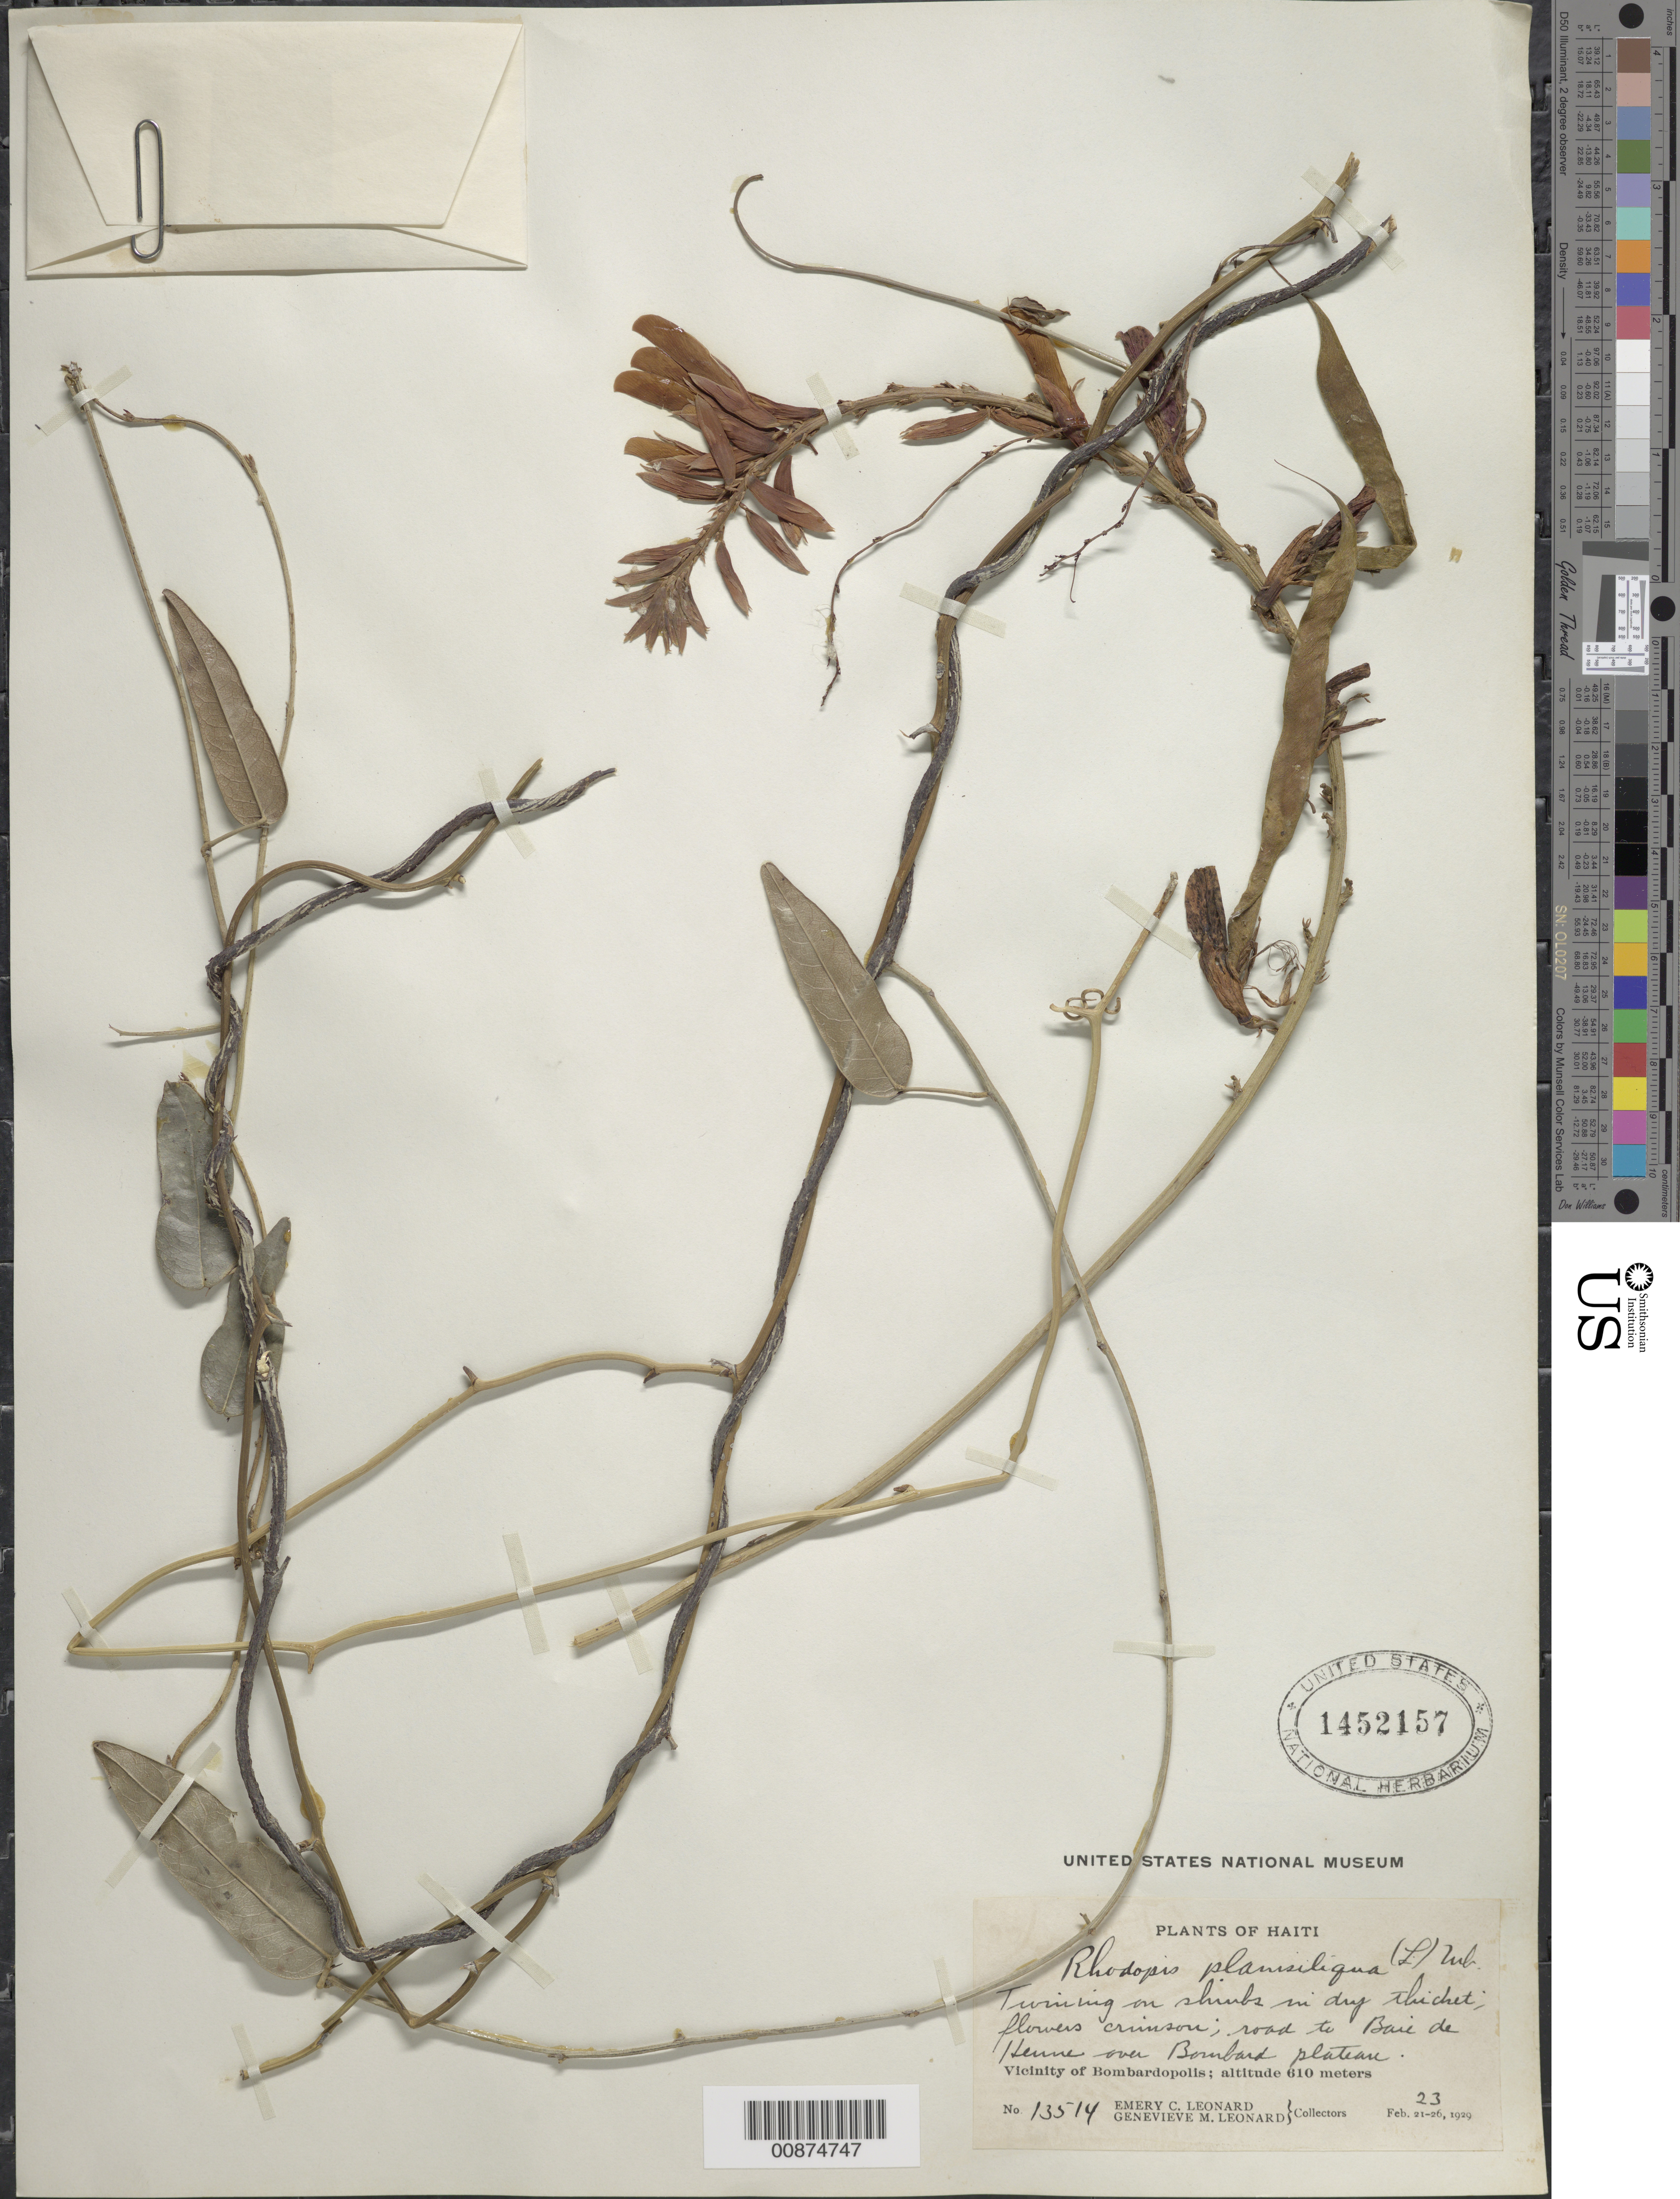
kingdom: Plantae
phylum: Tracheophyta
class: Magnoliopsida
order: Fabales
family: Fabaceae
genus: Rhodopis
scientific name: Rhodopis planisiliqua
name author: (L.) Urb.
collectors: E. C. Leonard & G. M. Leonard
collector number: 13514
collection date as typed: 23 Feb 1929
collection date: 1929-02-23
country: Haiti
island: Hispaniola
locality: Vicinity of Bombardopolis. Road to Baie de Henne over Bombard plateau.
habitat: Twining on shrubs in dry thicket.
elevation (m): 610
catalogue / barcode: US 1452157